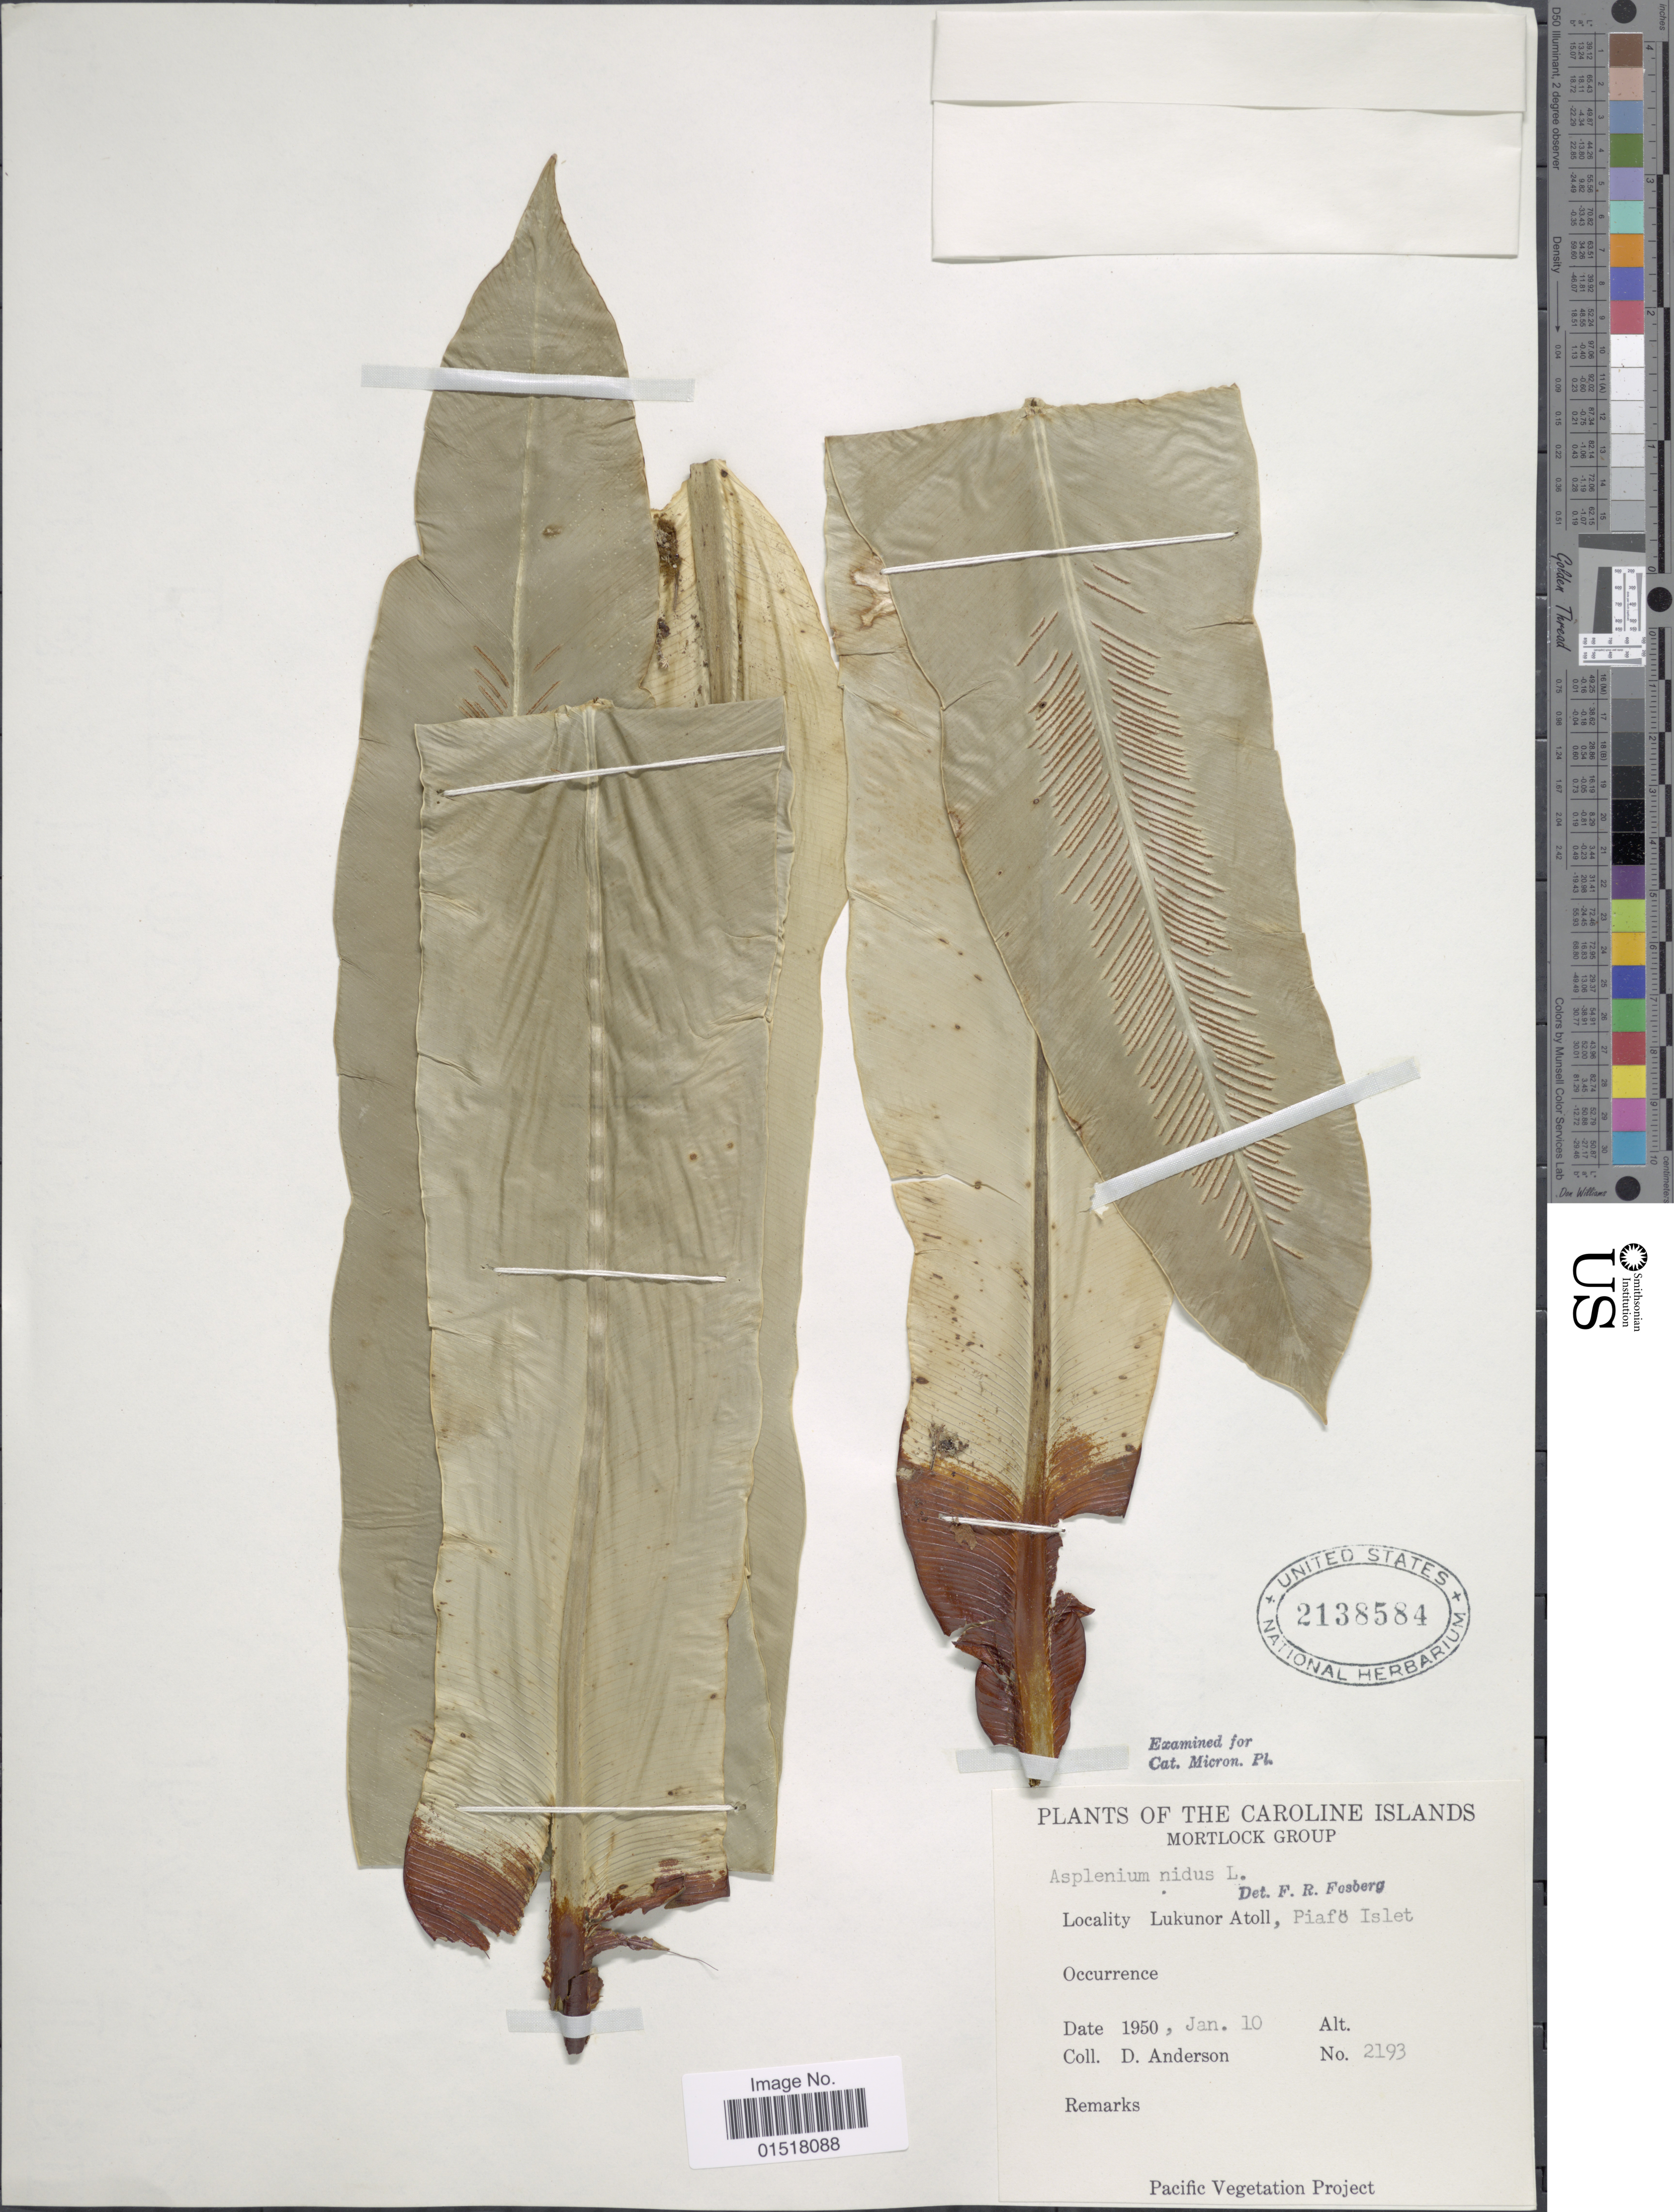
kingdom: Plantae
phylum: Tracheophyta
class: Polypodiopsida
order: Polypodiales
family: Aspleniaceae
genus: Asplenium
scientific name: Asplenium nidus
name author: L.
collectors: D. Anderson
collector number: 2193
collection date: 1950-01-10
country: Micronesia, Federated States of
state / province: Truk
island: Lukunor Atoll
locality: Mortlock Group. Lukunor Atoll, Piafö Islet.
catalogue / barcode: US 2138584